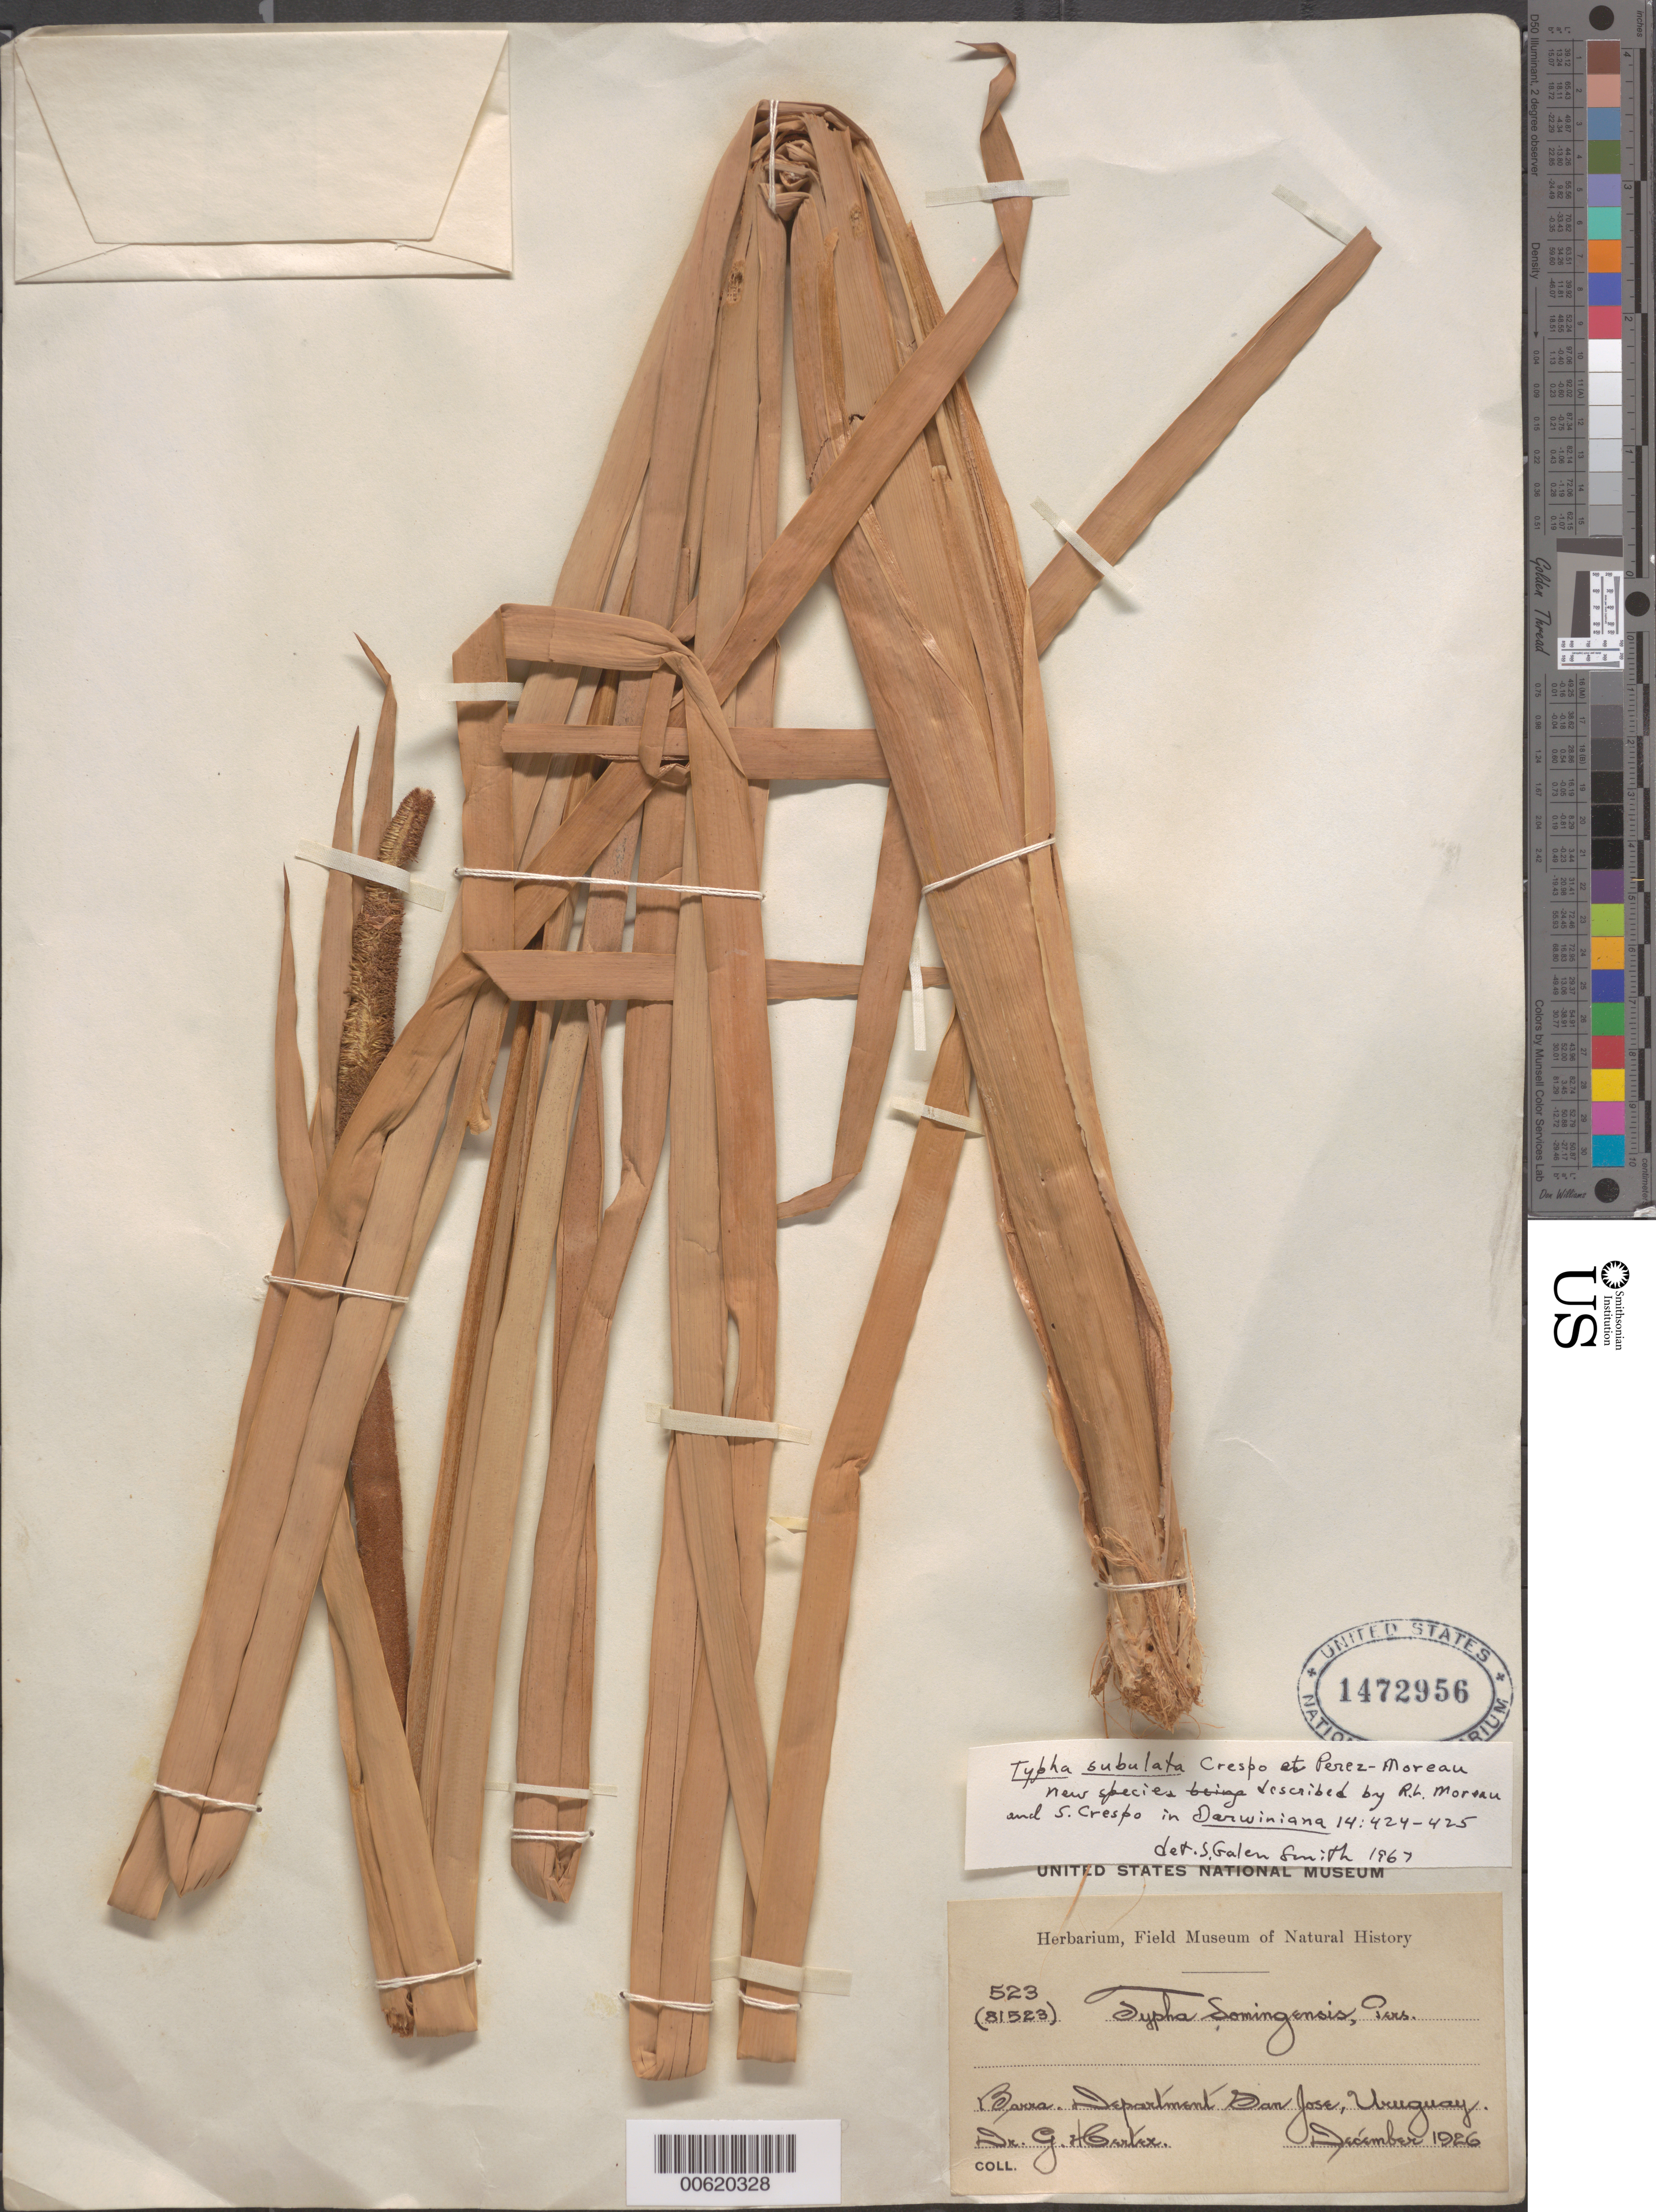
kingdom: Plantae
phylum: Tracheophyta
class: Liliopsida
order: Poales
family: Typhaceae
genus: Typha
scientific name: Typha subulata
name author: Crespo & R.L. Pérez-Mor.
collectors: G. Carter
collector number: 523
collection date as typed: Dec 1926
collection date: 1926-12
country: Uruguay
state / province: San Jose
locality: Barra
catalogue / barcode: US 1472956